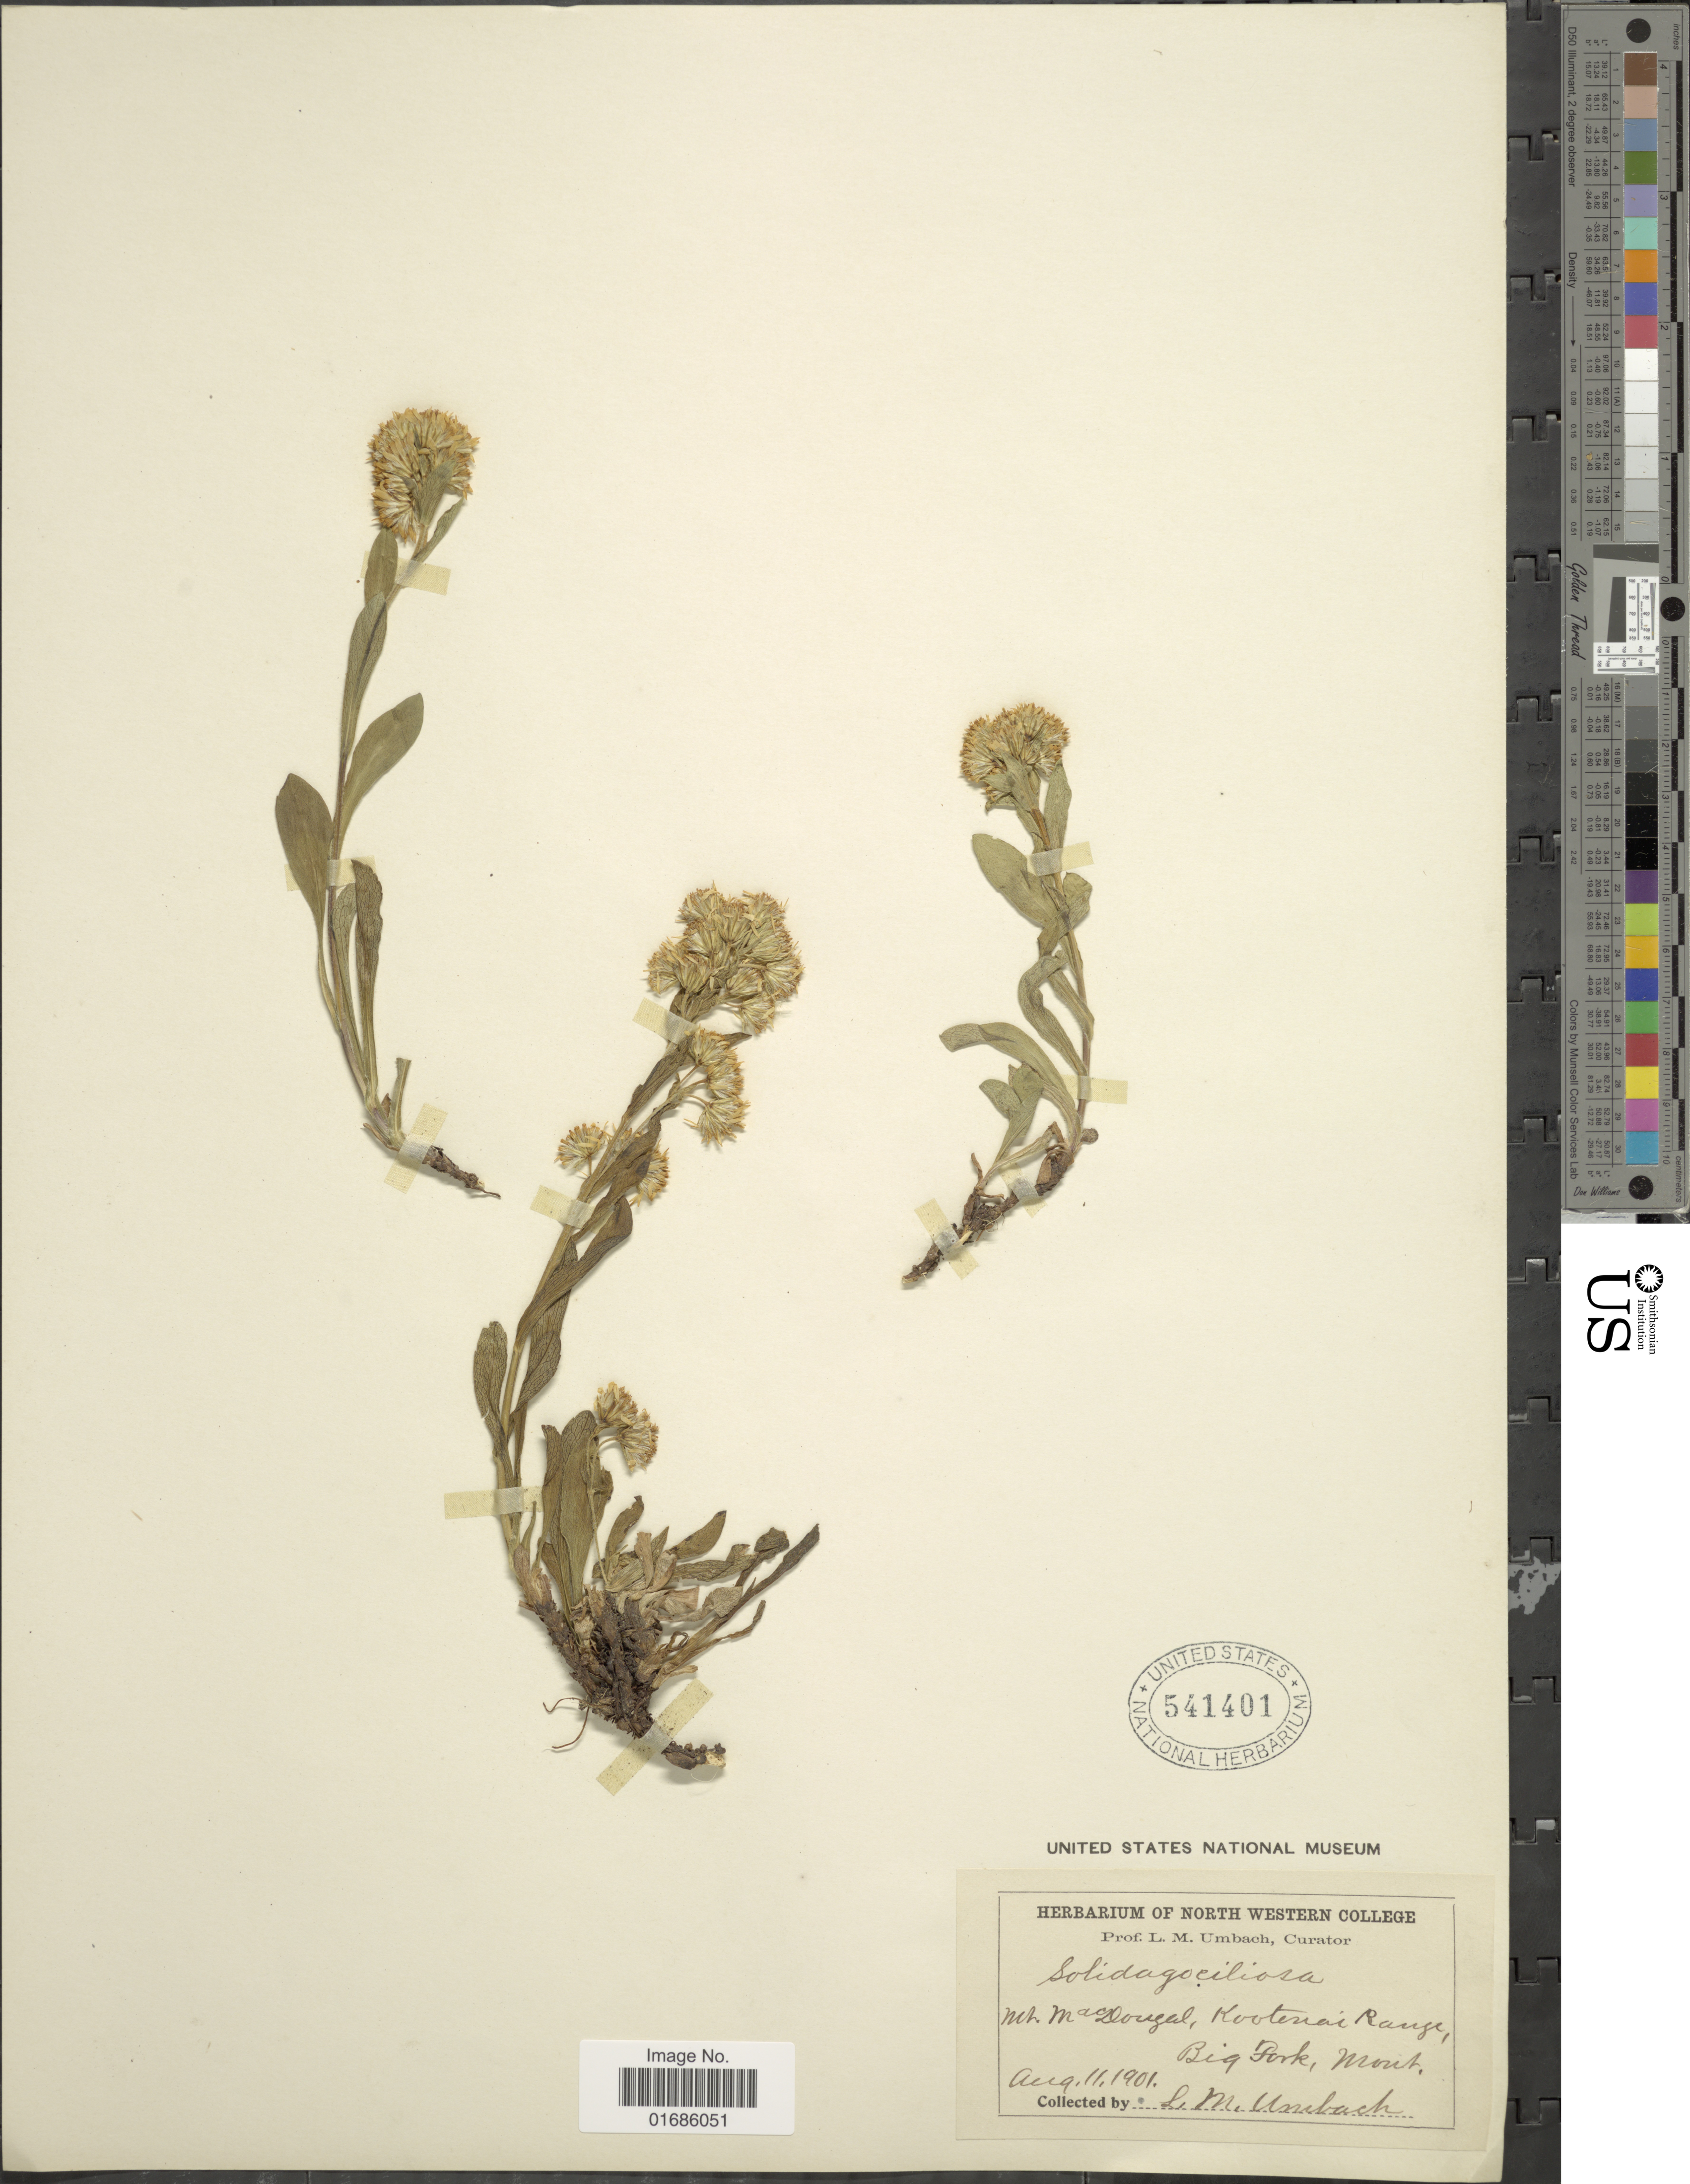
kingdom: Plantae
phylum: Tracheophyta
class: Magnoliopsida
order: Asterales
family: Asteraceae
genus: Solidago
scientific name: Solidago ciliosa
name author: Greene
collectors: L. M. Umbach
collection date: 1901-08-11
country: United States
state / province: Montana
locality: Mt. MacDougal, Kootenai Range, Big Fork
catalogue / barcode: US 541401